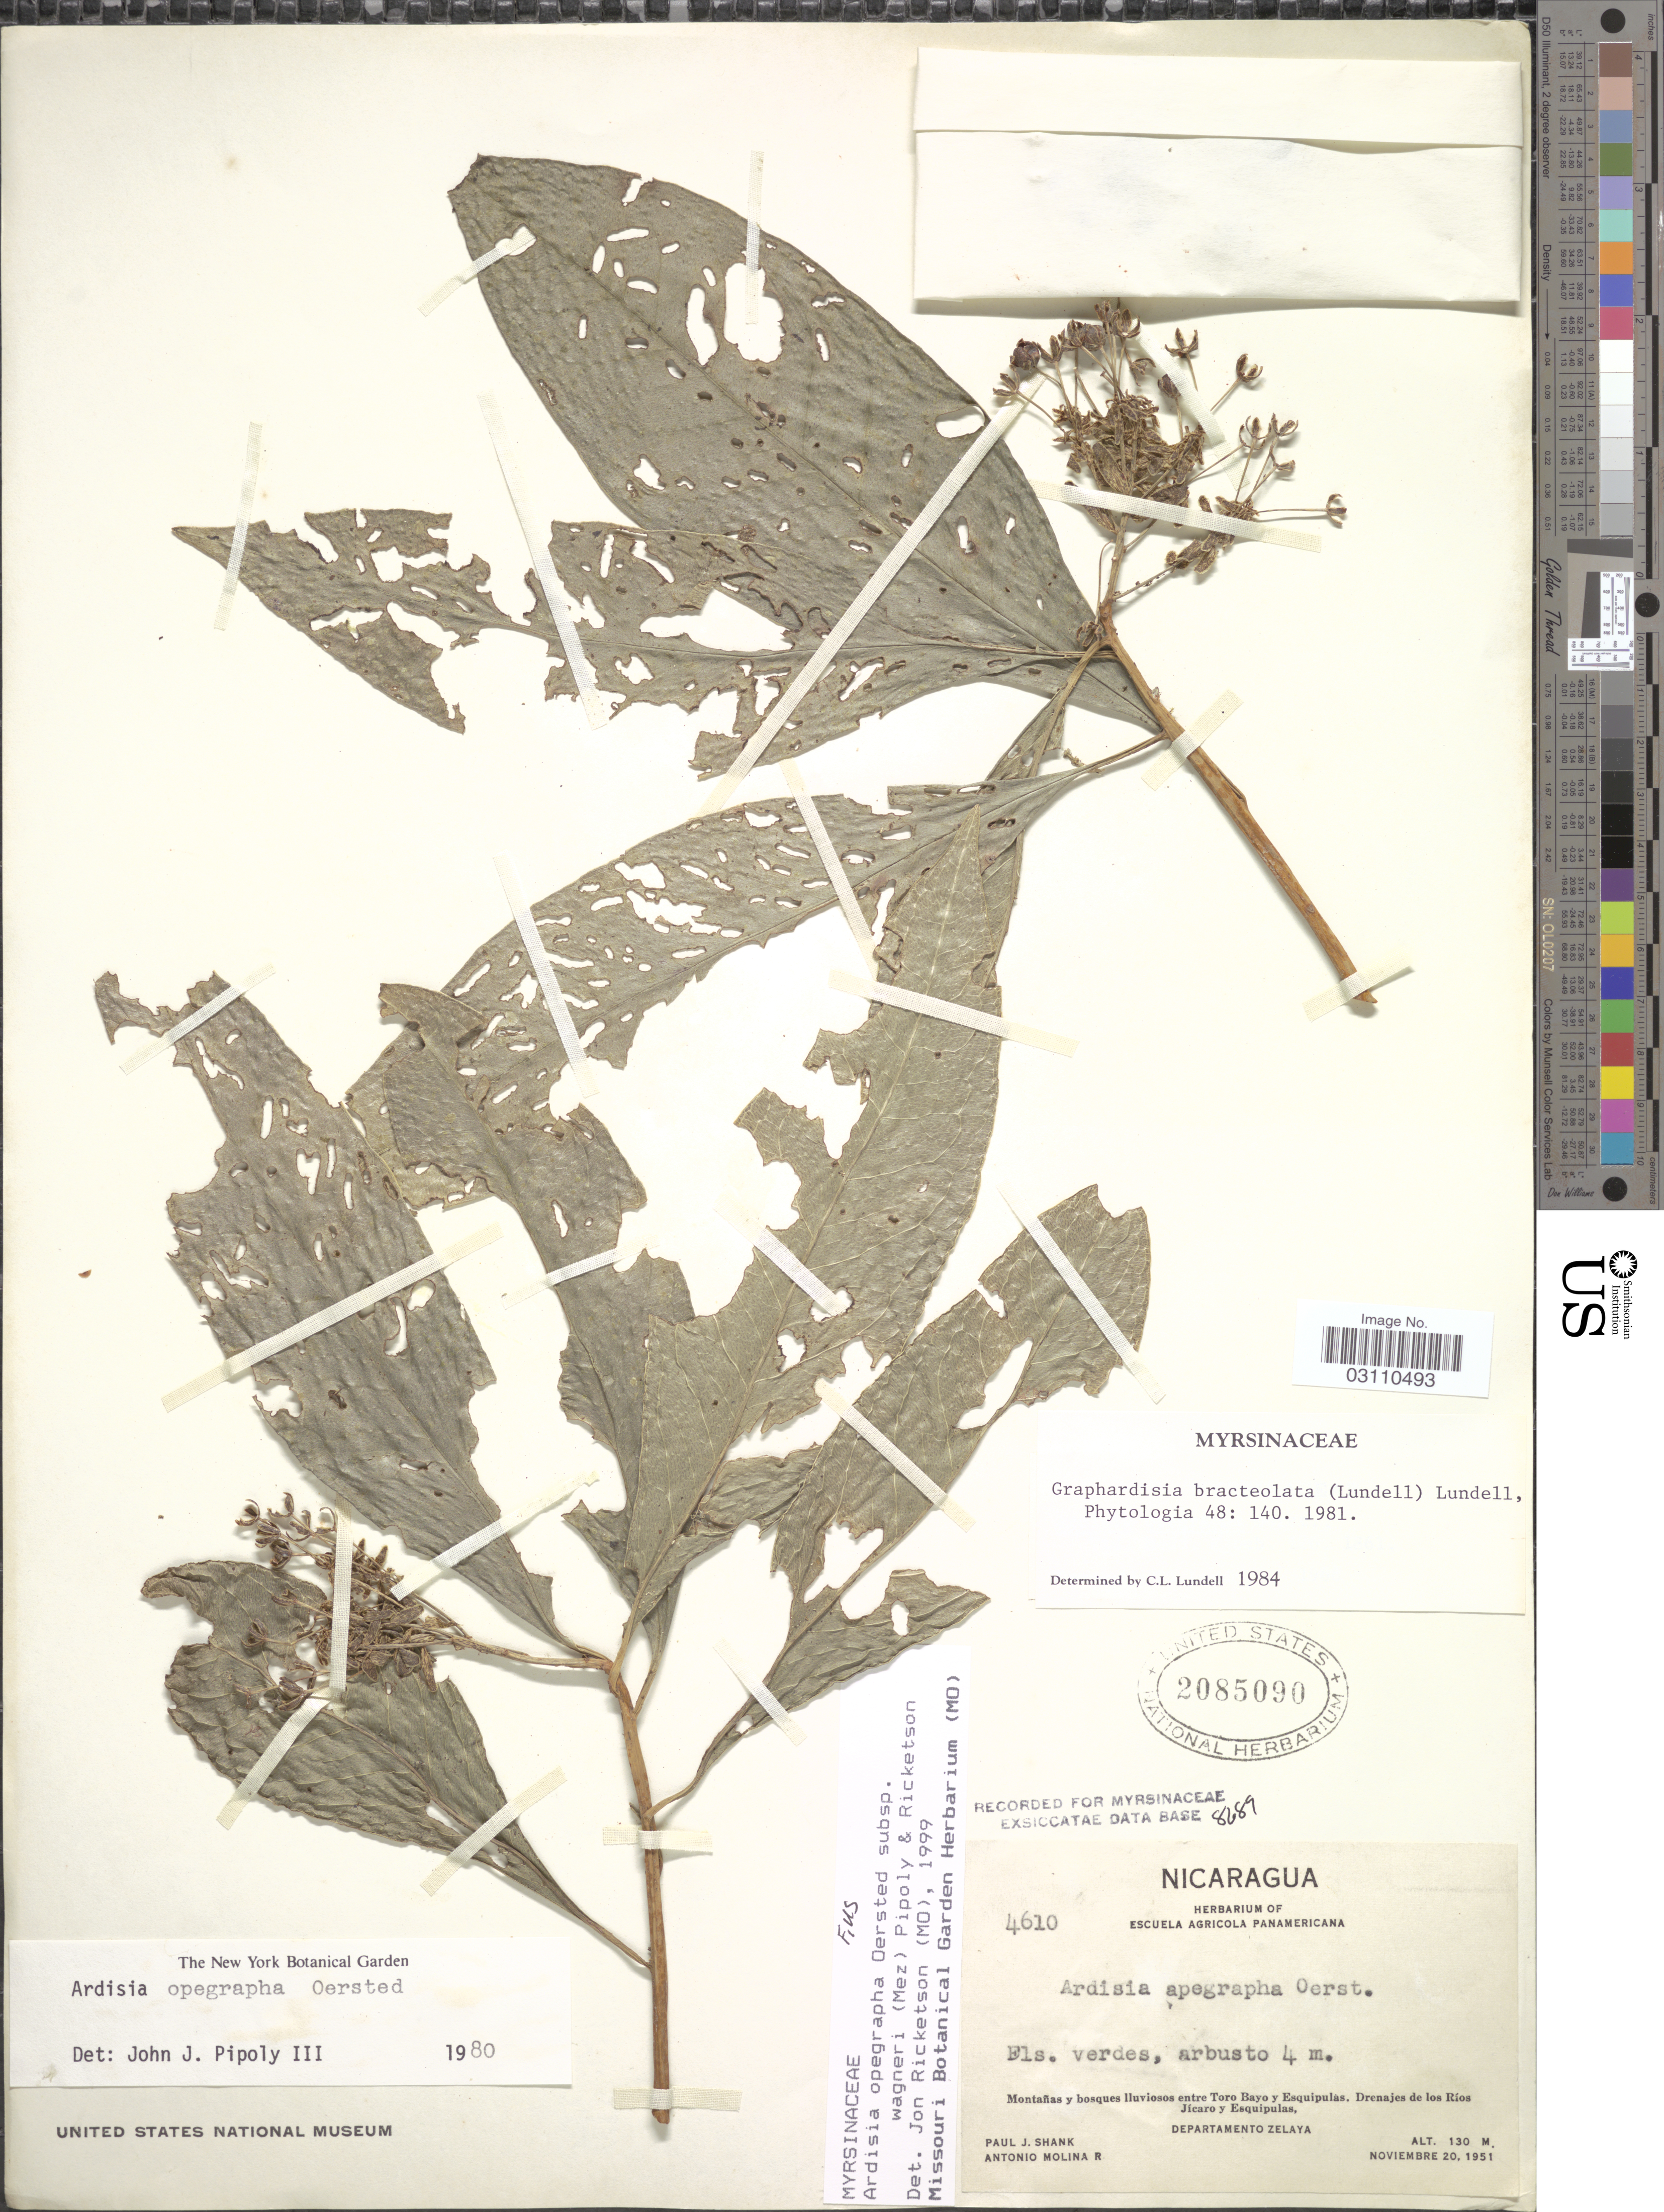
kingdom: Plantae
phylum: Tracheophyta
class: Magnoliopsida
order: Ericales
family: Primulaceae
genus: Ardisia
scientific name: Ardisia opegrapha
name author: Oerst.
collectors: P. J. Shank & A. Molina R.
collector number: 4610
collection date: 1951-11-20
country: Nicaragua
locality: Montañas y bosques lluviosos entre Toto Bayo y Esquipulas. Drenajes de los Ríos Jícaro y Esquipulas, departamento Zelaya.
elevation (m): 130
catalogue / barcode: US 2085090